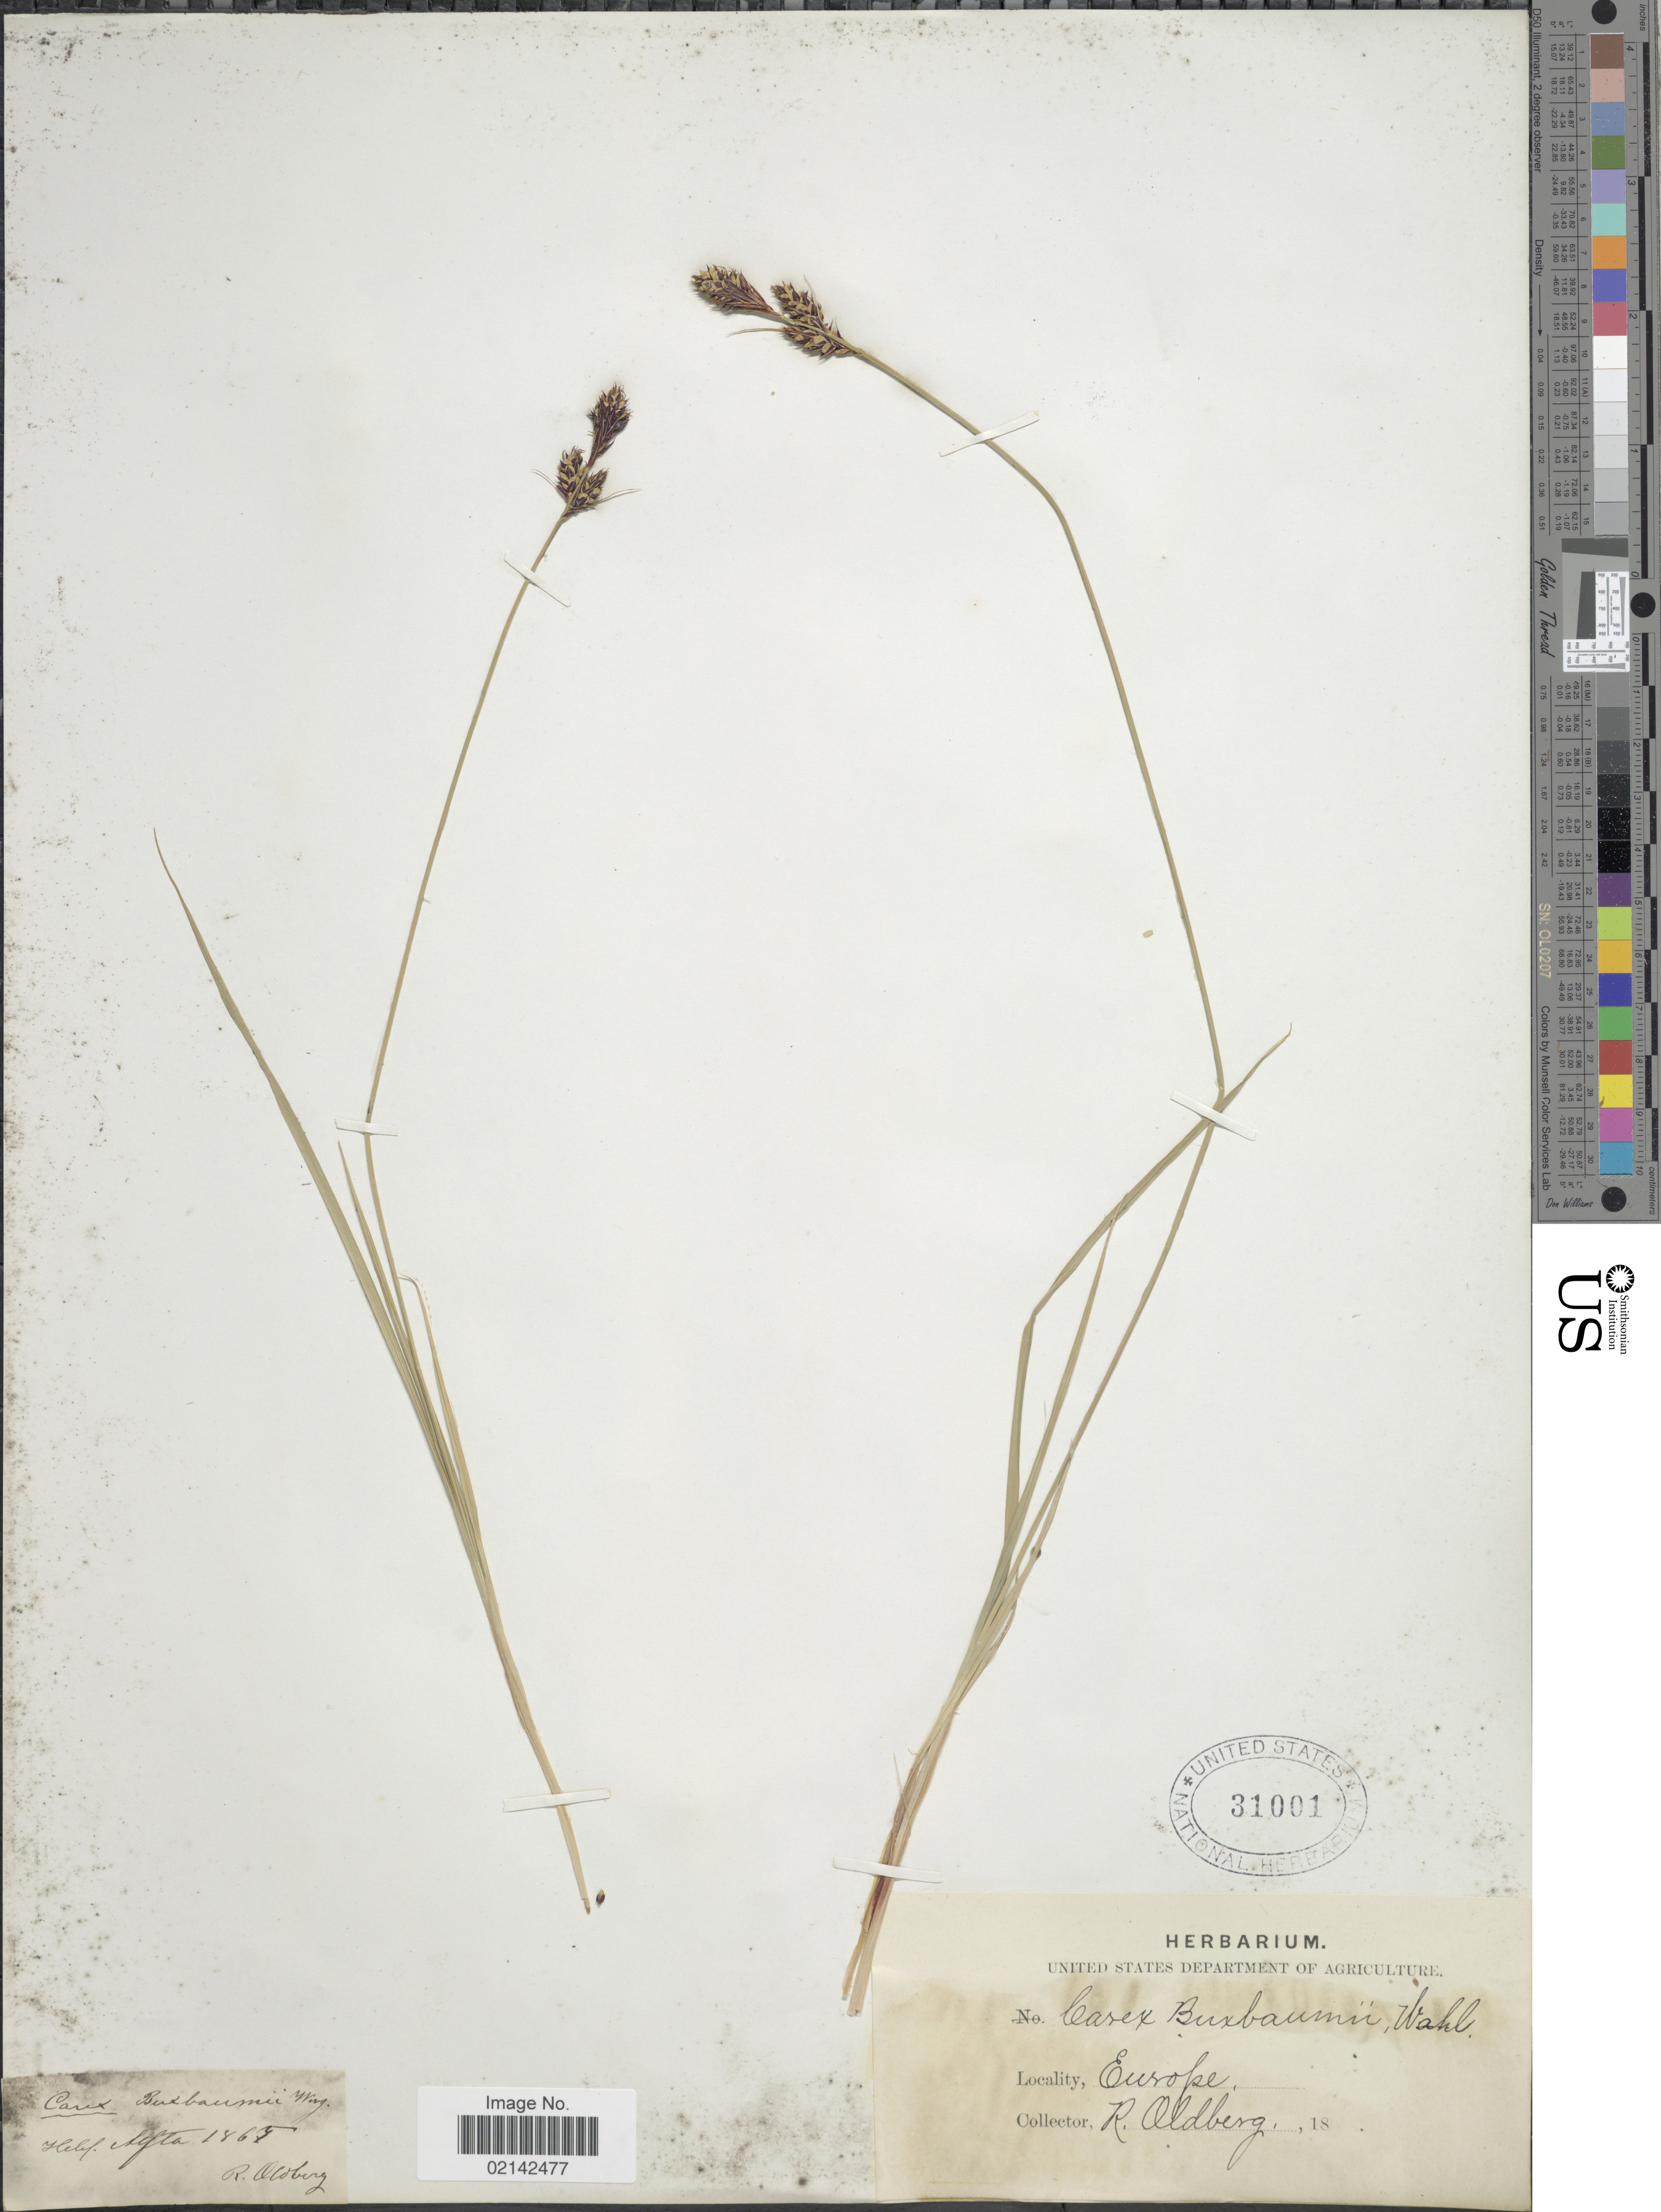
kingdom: Plantae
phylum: Tracheophyta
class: Liliopsida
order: Poales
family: Cyperaceae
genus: Carex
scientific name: Carex buxbaumii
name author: Wahlenb.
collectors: R. Oldberg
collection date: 1867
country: Sweden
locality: Helif. Alfta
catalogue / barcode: US 31001